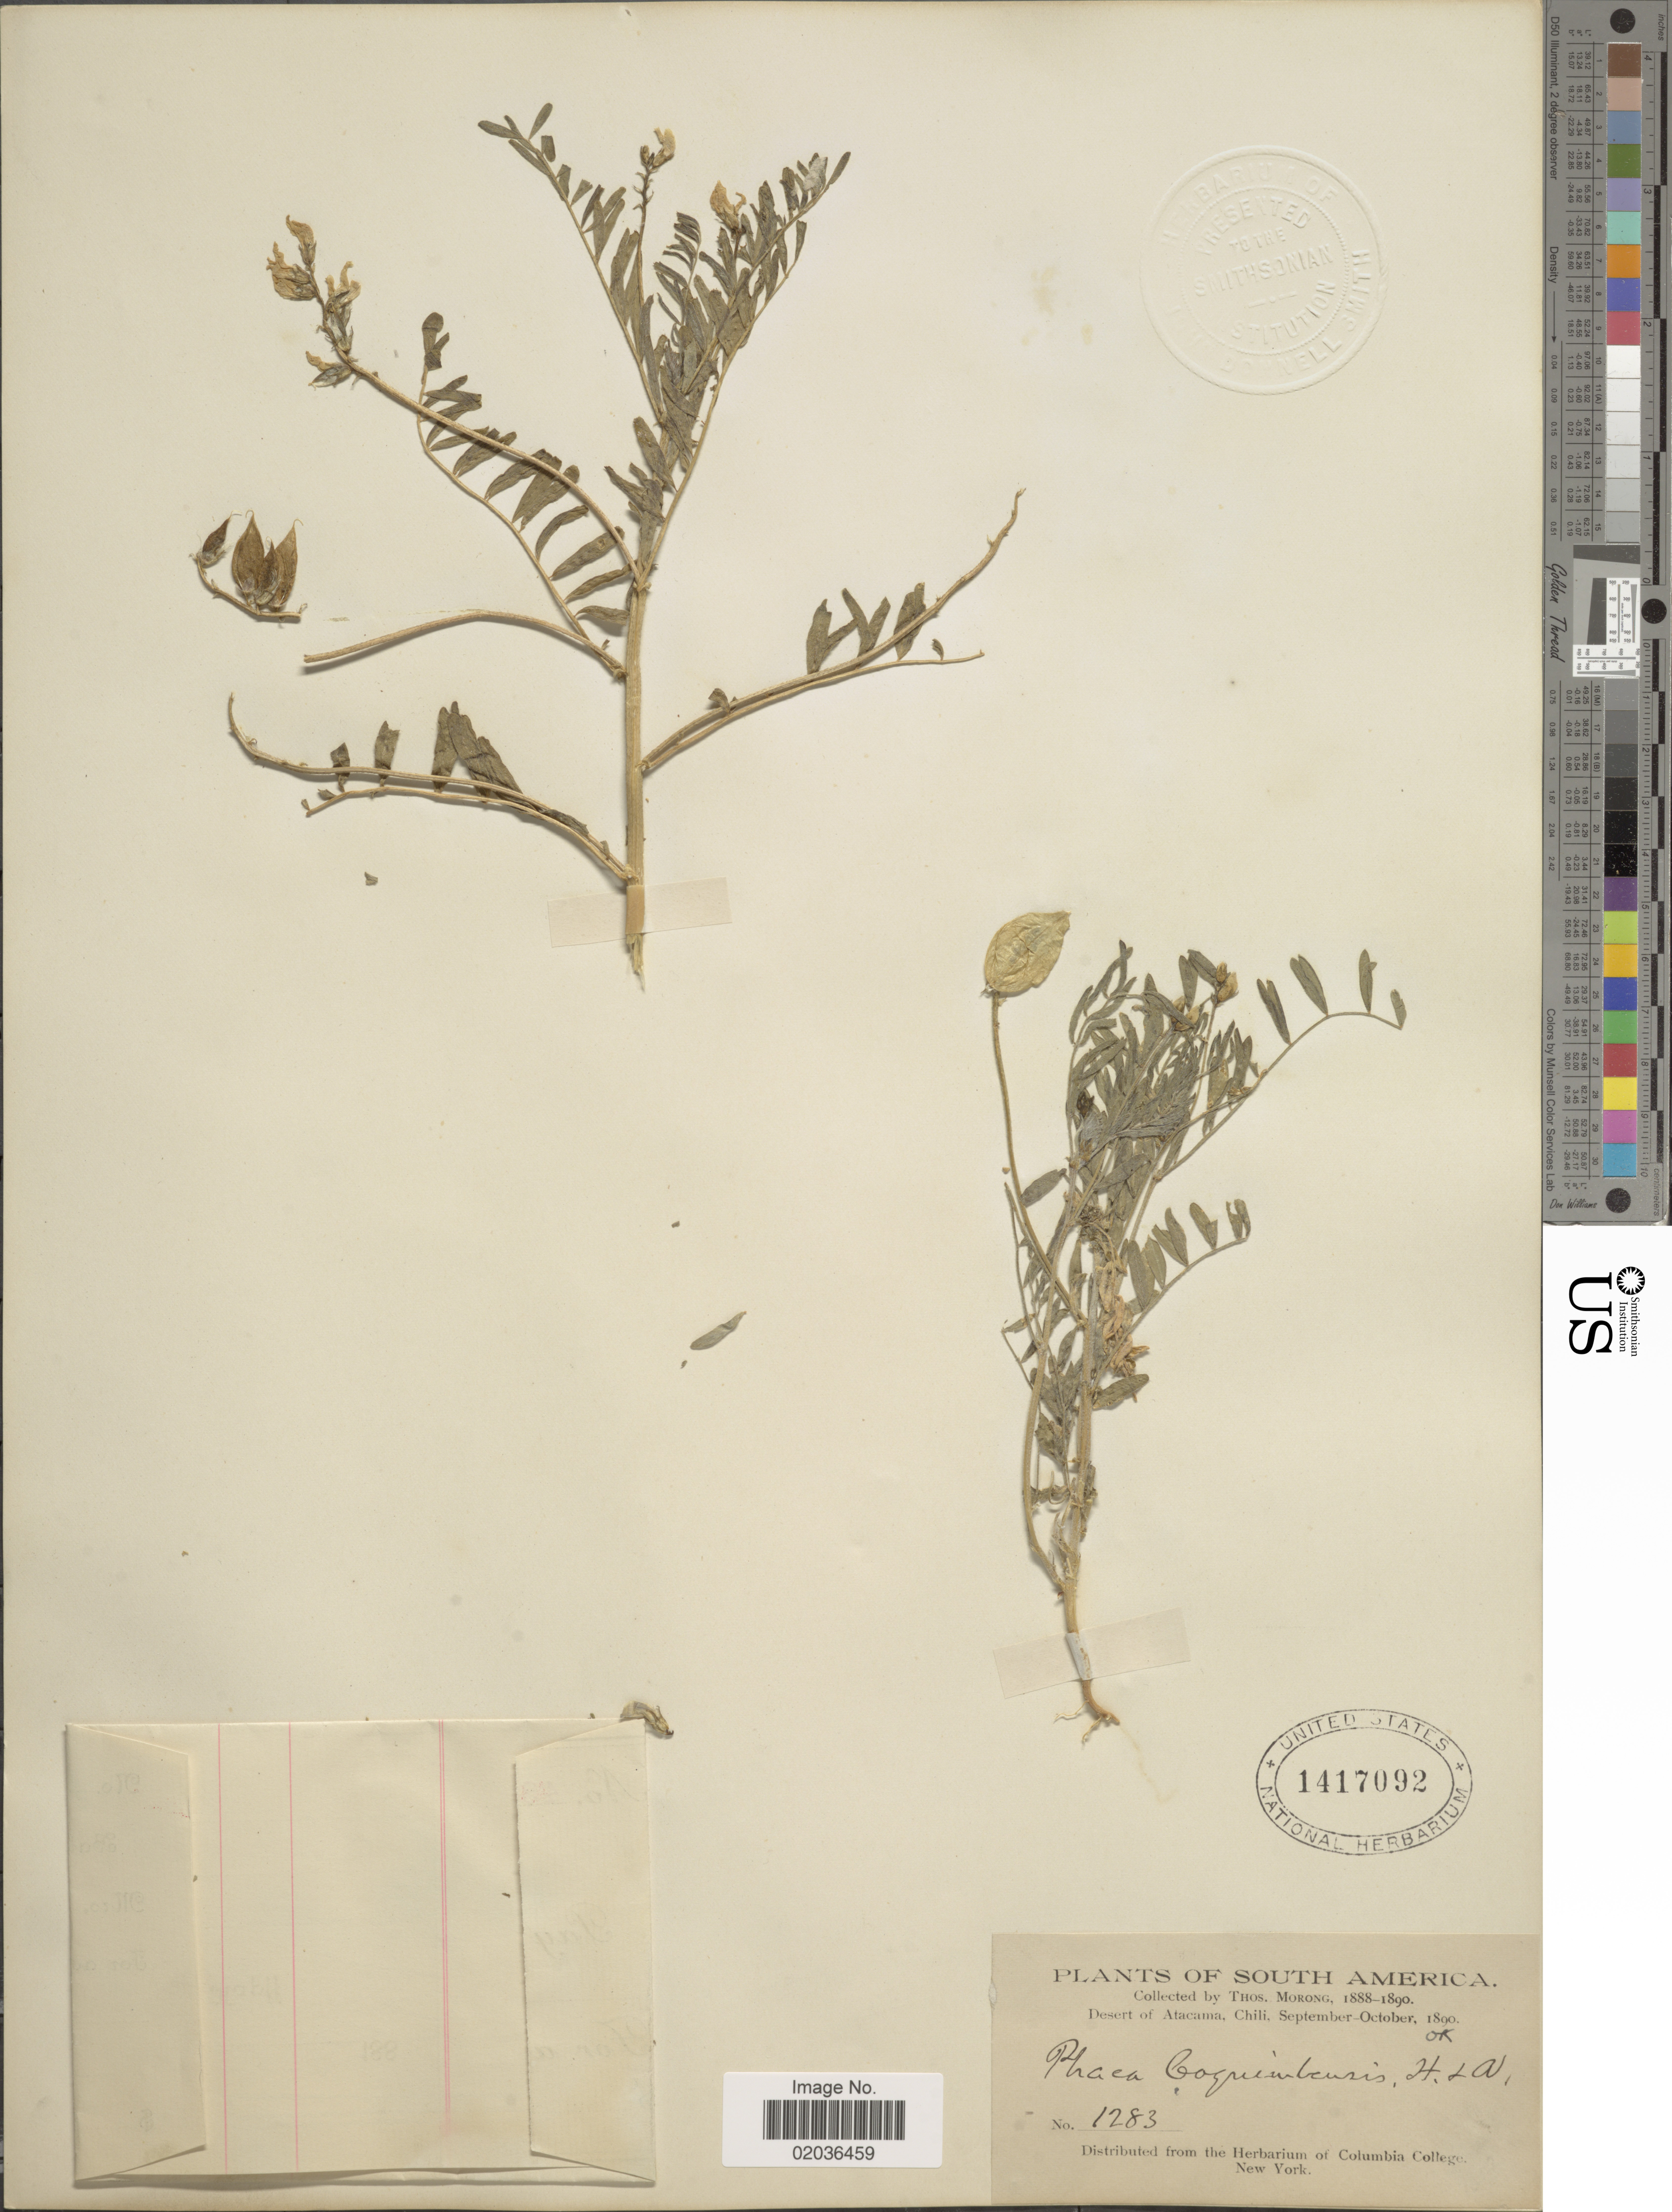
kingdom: Plantae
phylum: Tracheophyta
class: Magnoliopsida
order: Fabales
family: Fabaceae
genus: Astragalus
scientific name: Astragalus coquimbensis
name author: (Hook. & Arn.) Reiche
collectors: ex herb. T. Morong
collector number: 1283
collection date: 1890-09/1890-10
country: Chile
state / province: Atacama (III)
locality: Desert of Atacama, Chili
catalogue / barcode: US 1417092